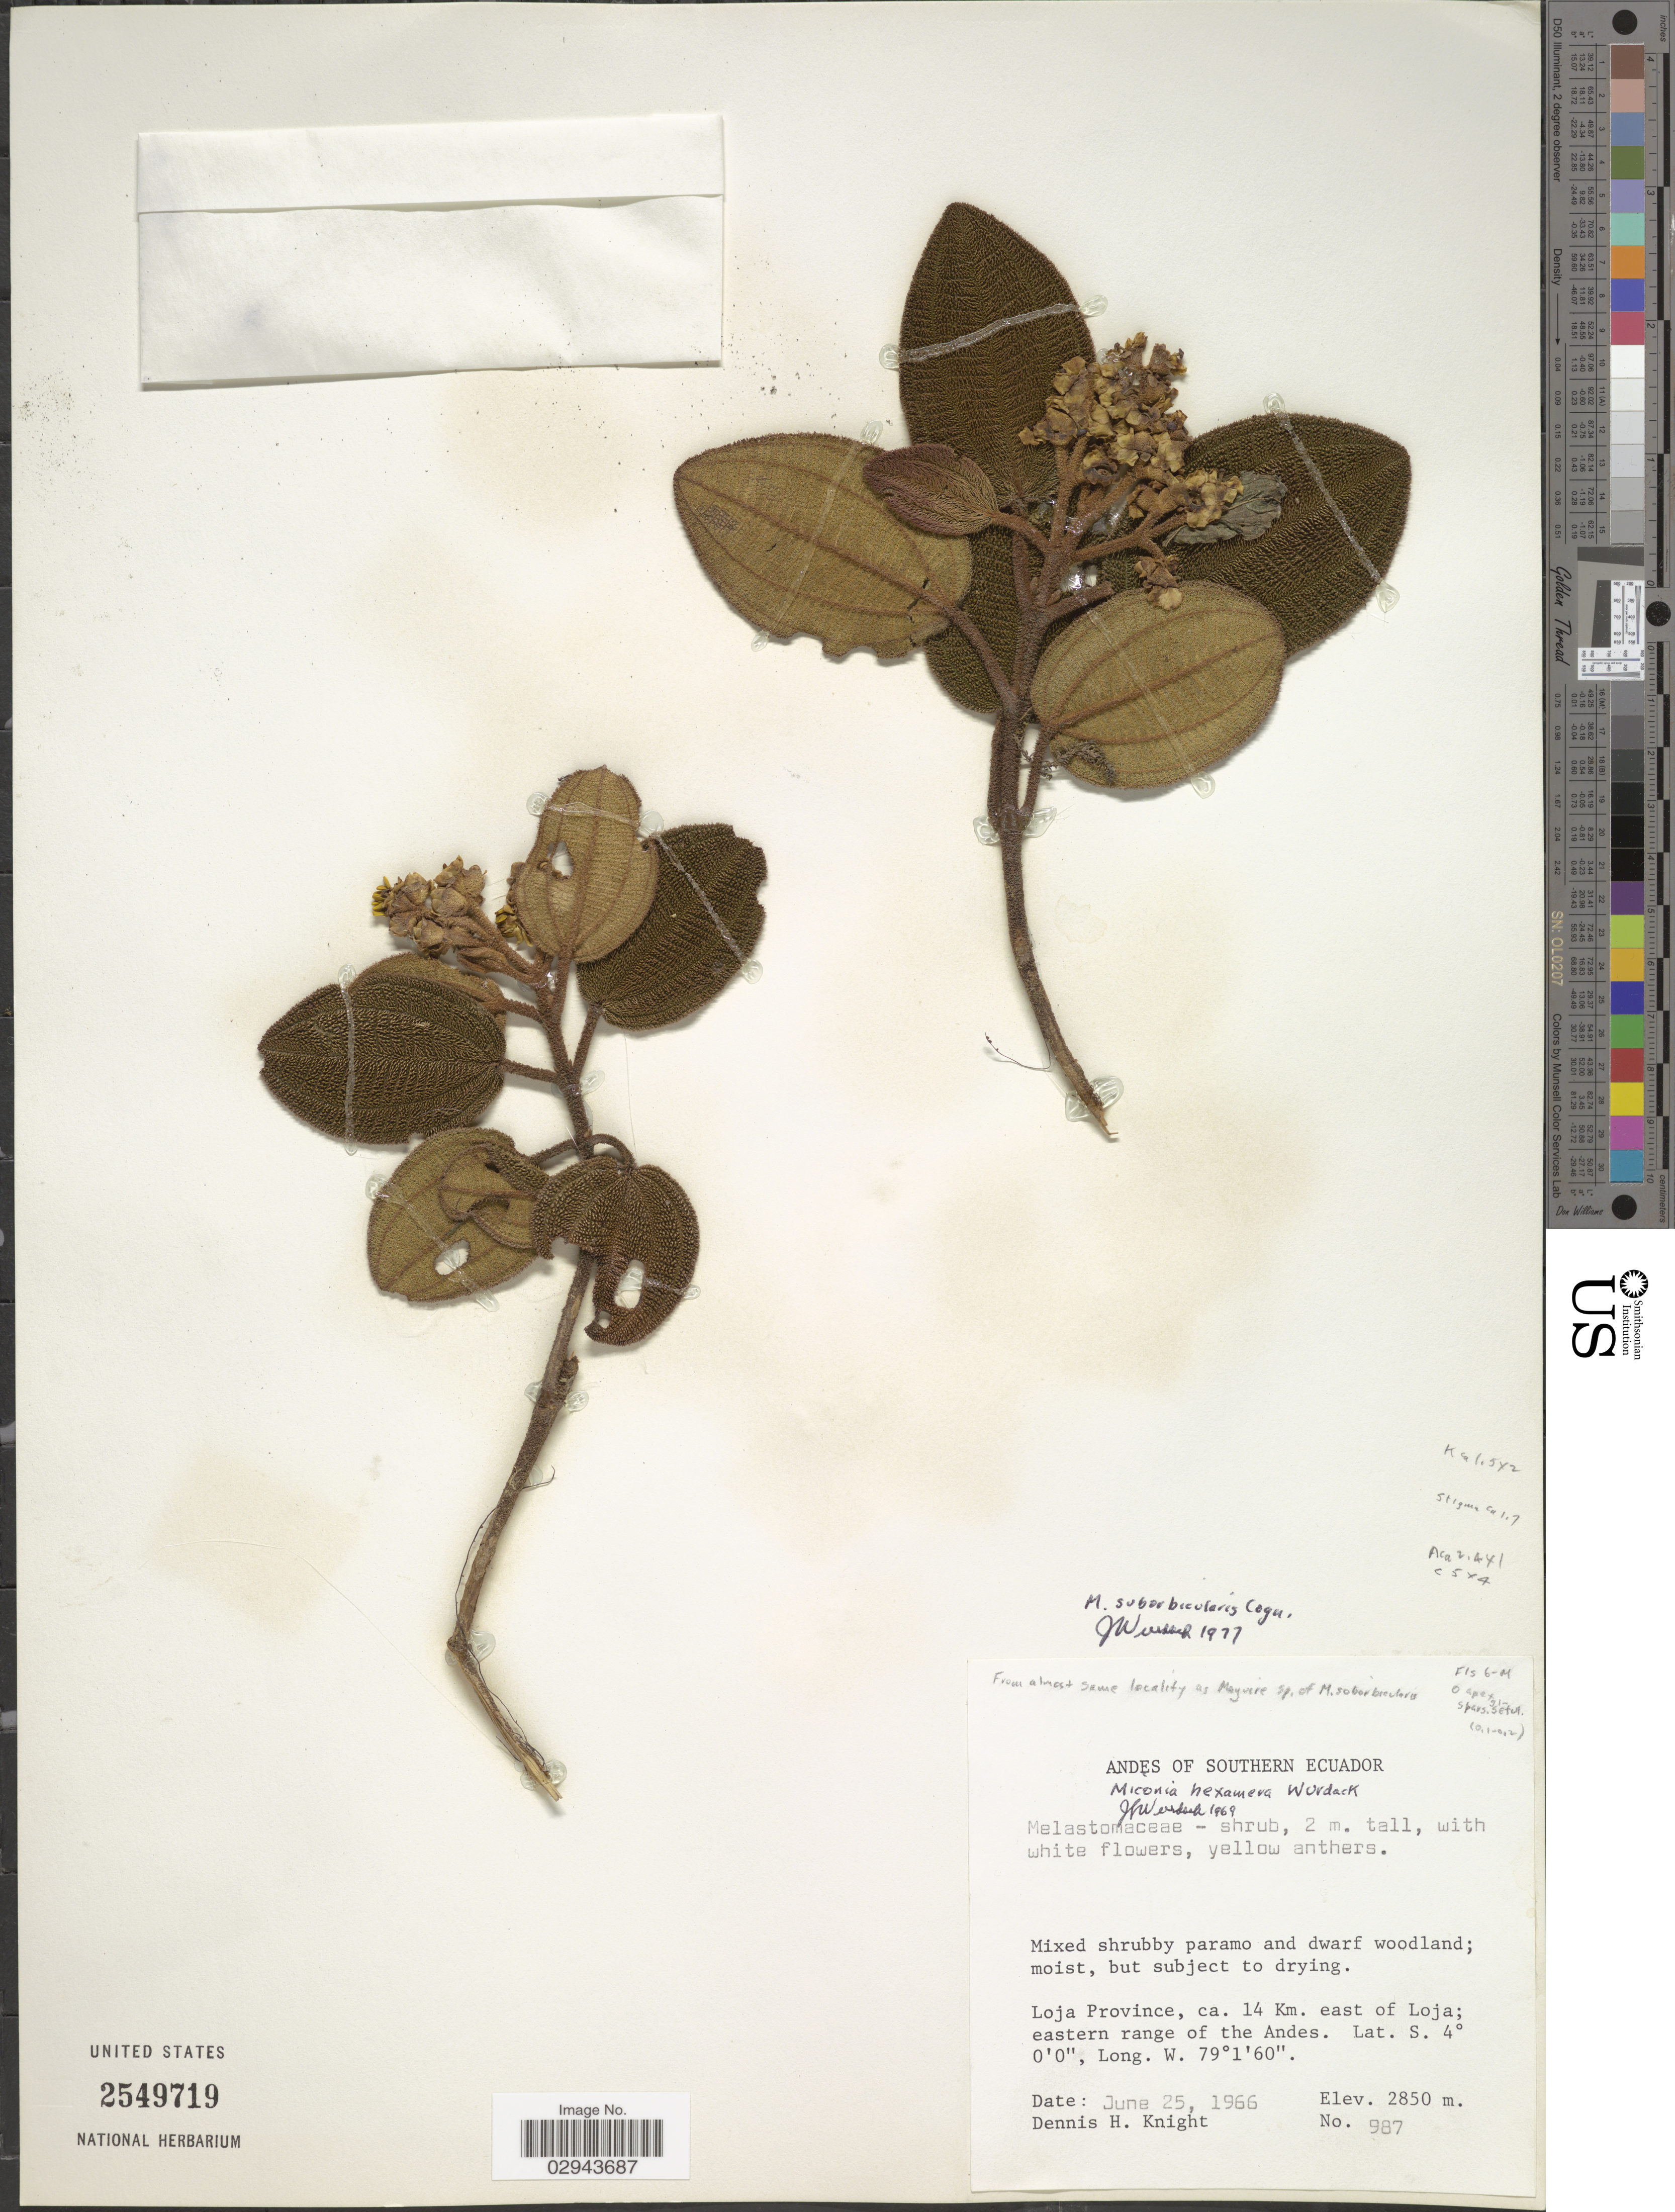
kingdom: Plantae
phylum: Tracheophyta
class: Magnoliopsida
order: Myrtales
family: Melastomataceae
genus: Miconia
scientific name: Miconia suborbicularis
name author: Cogn.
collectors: D. Knight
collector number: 987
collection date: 1966-06-25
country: Ecuador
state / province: Loja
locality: Andes of Southern Ecuador. Ca. 14 Km. east of Loja; eastern range of the Andes.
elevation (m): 2850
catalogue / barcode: US 2549719